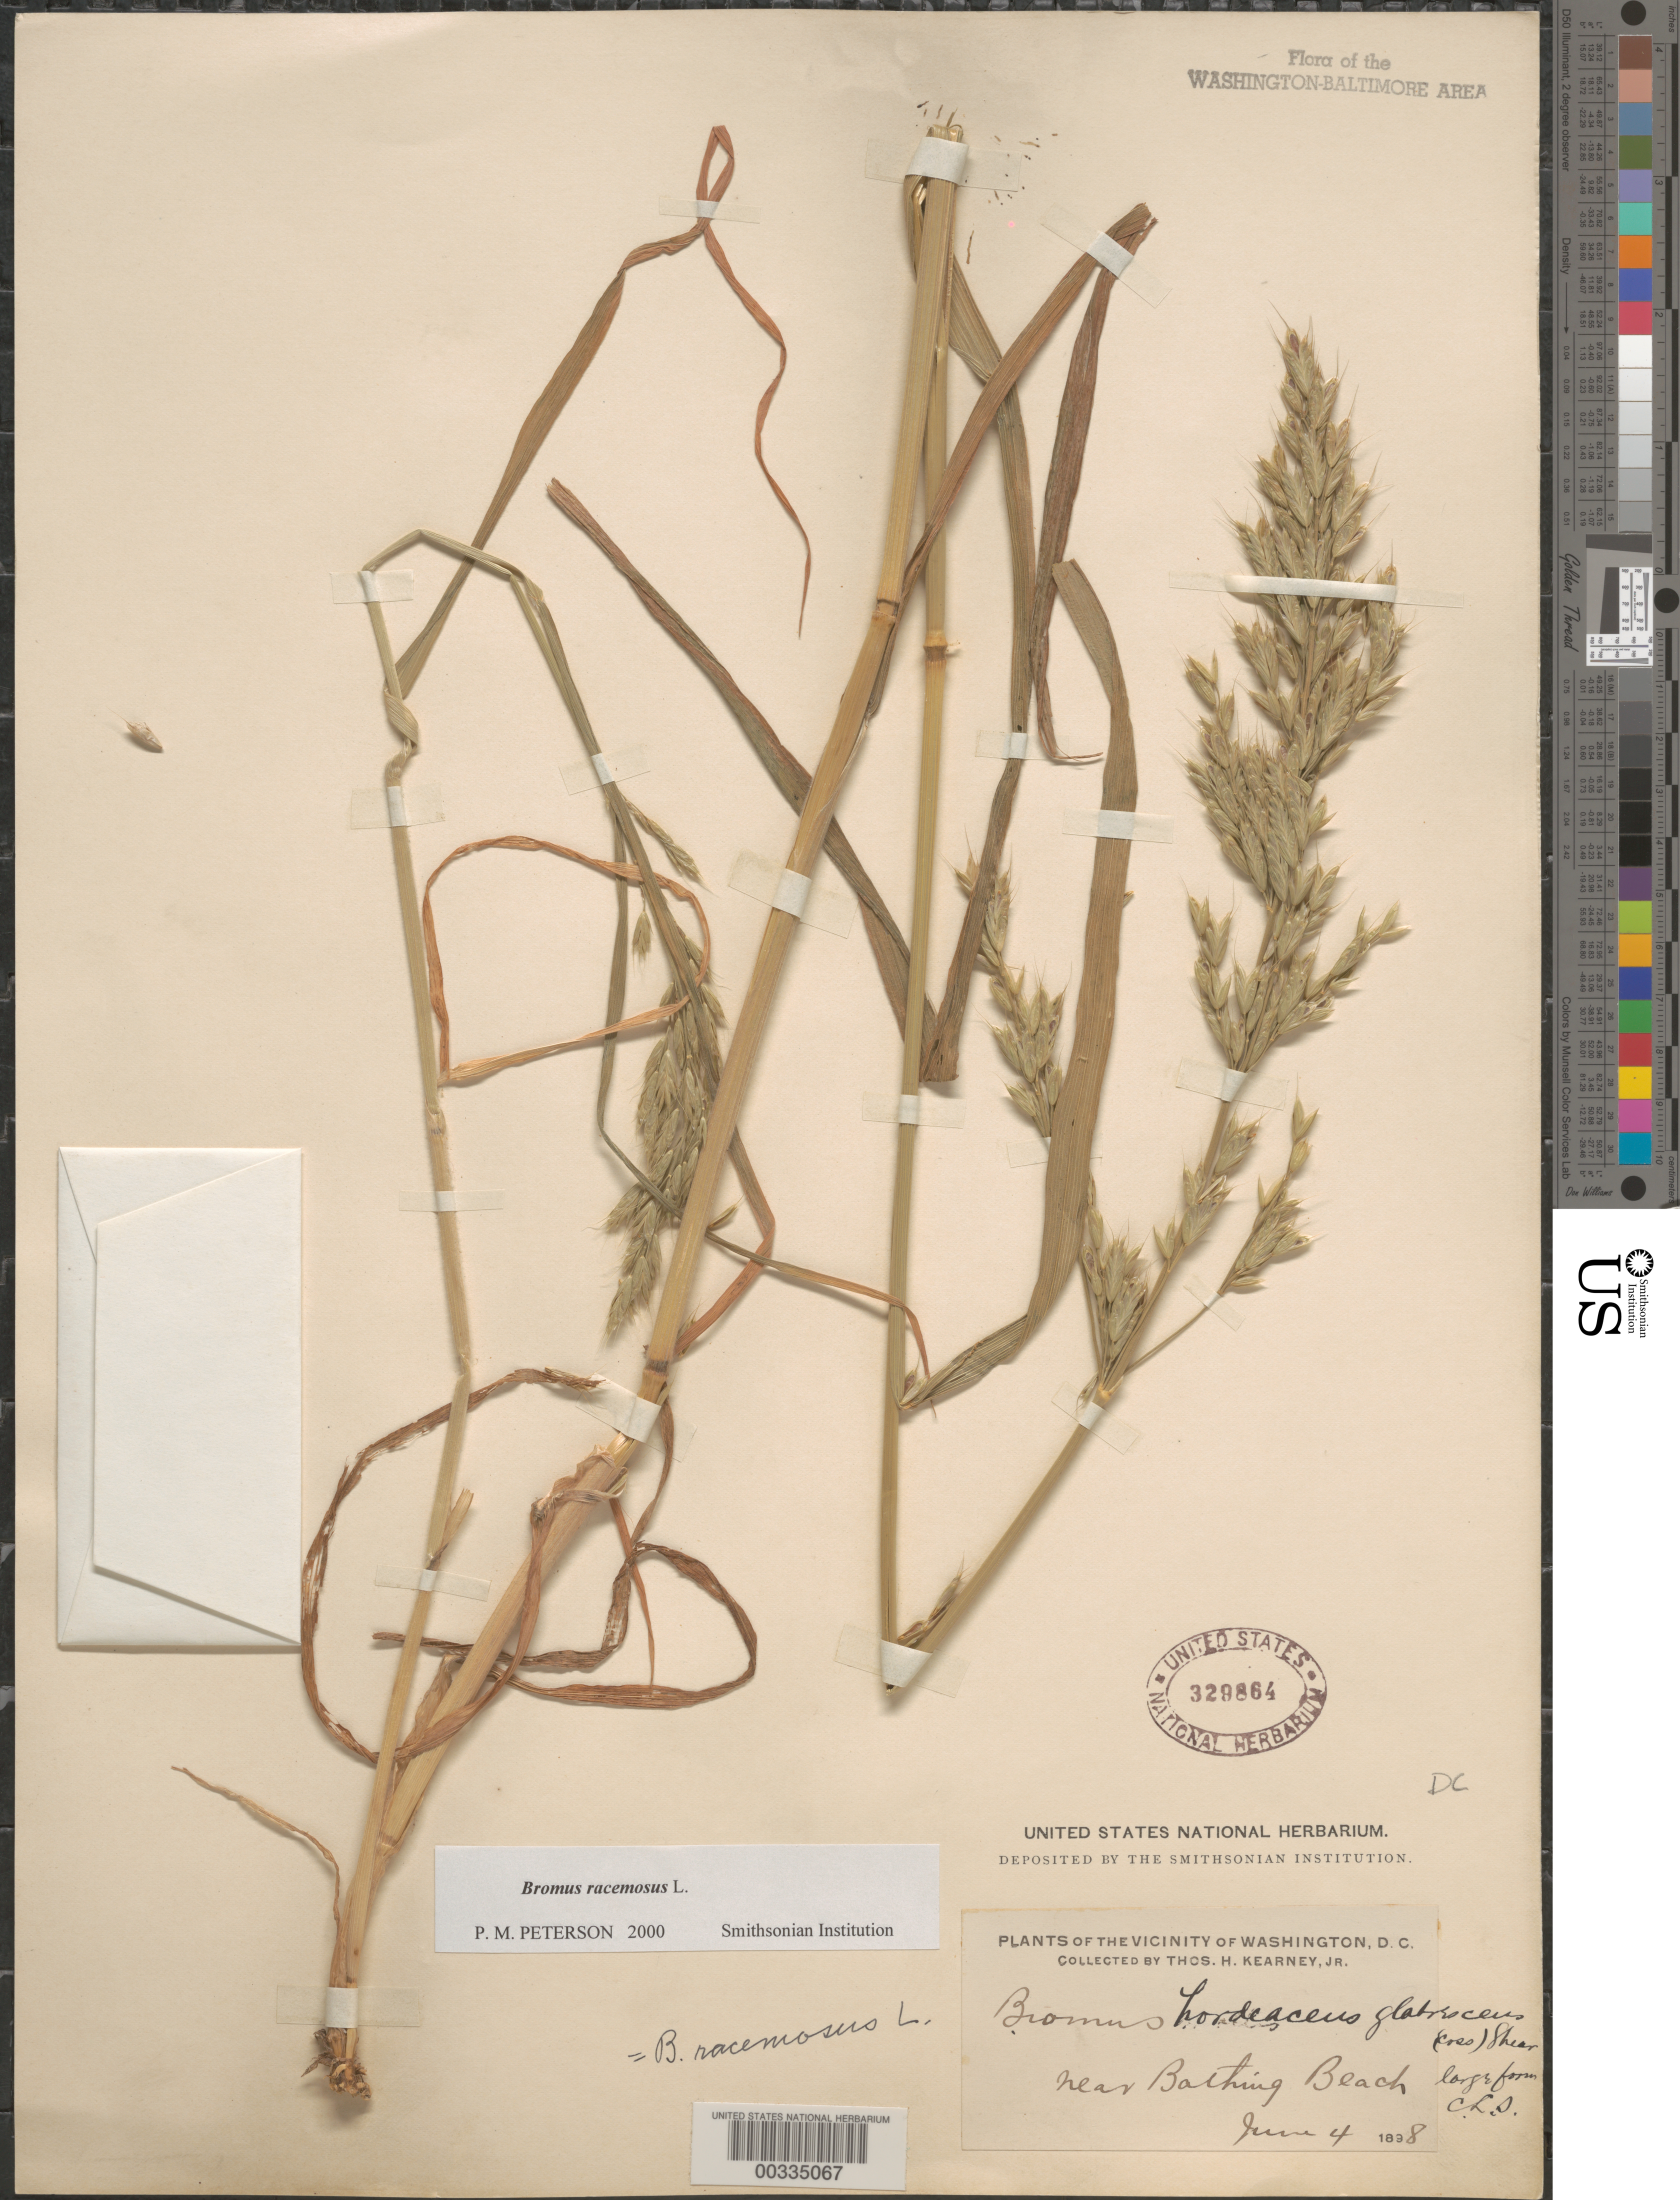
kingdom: Plantae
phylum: Tracheophyta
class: Liliopsida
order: Poales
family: Poaceae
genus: Bromus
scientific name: Bromus racemosus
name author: L.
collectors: T. H. Kearney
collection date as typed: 04 Jun 1898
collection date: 1898-06-04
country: United States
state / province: District of Columbia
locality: Washington DC area, Bathing Beach vicinity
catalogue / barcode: US 329864